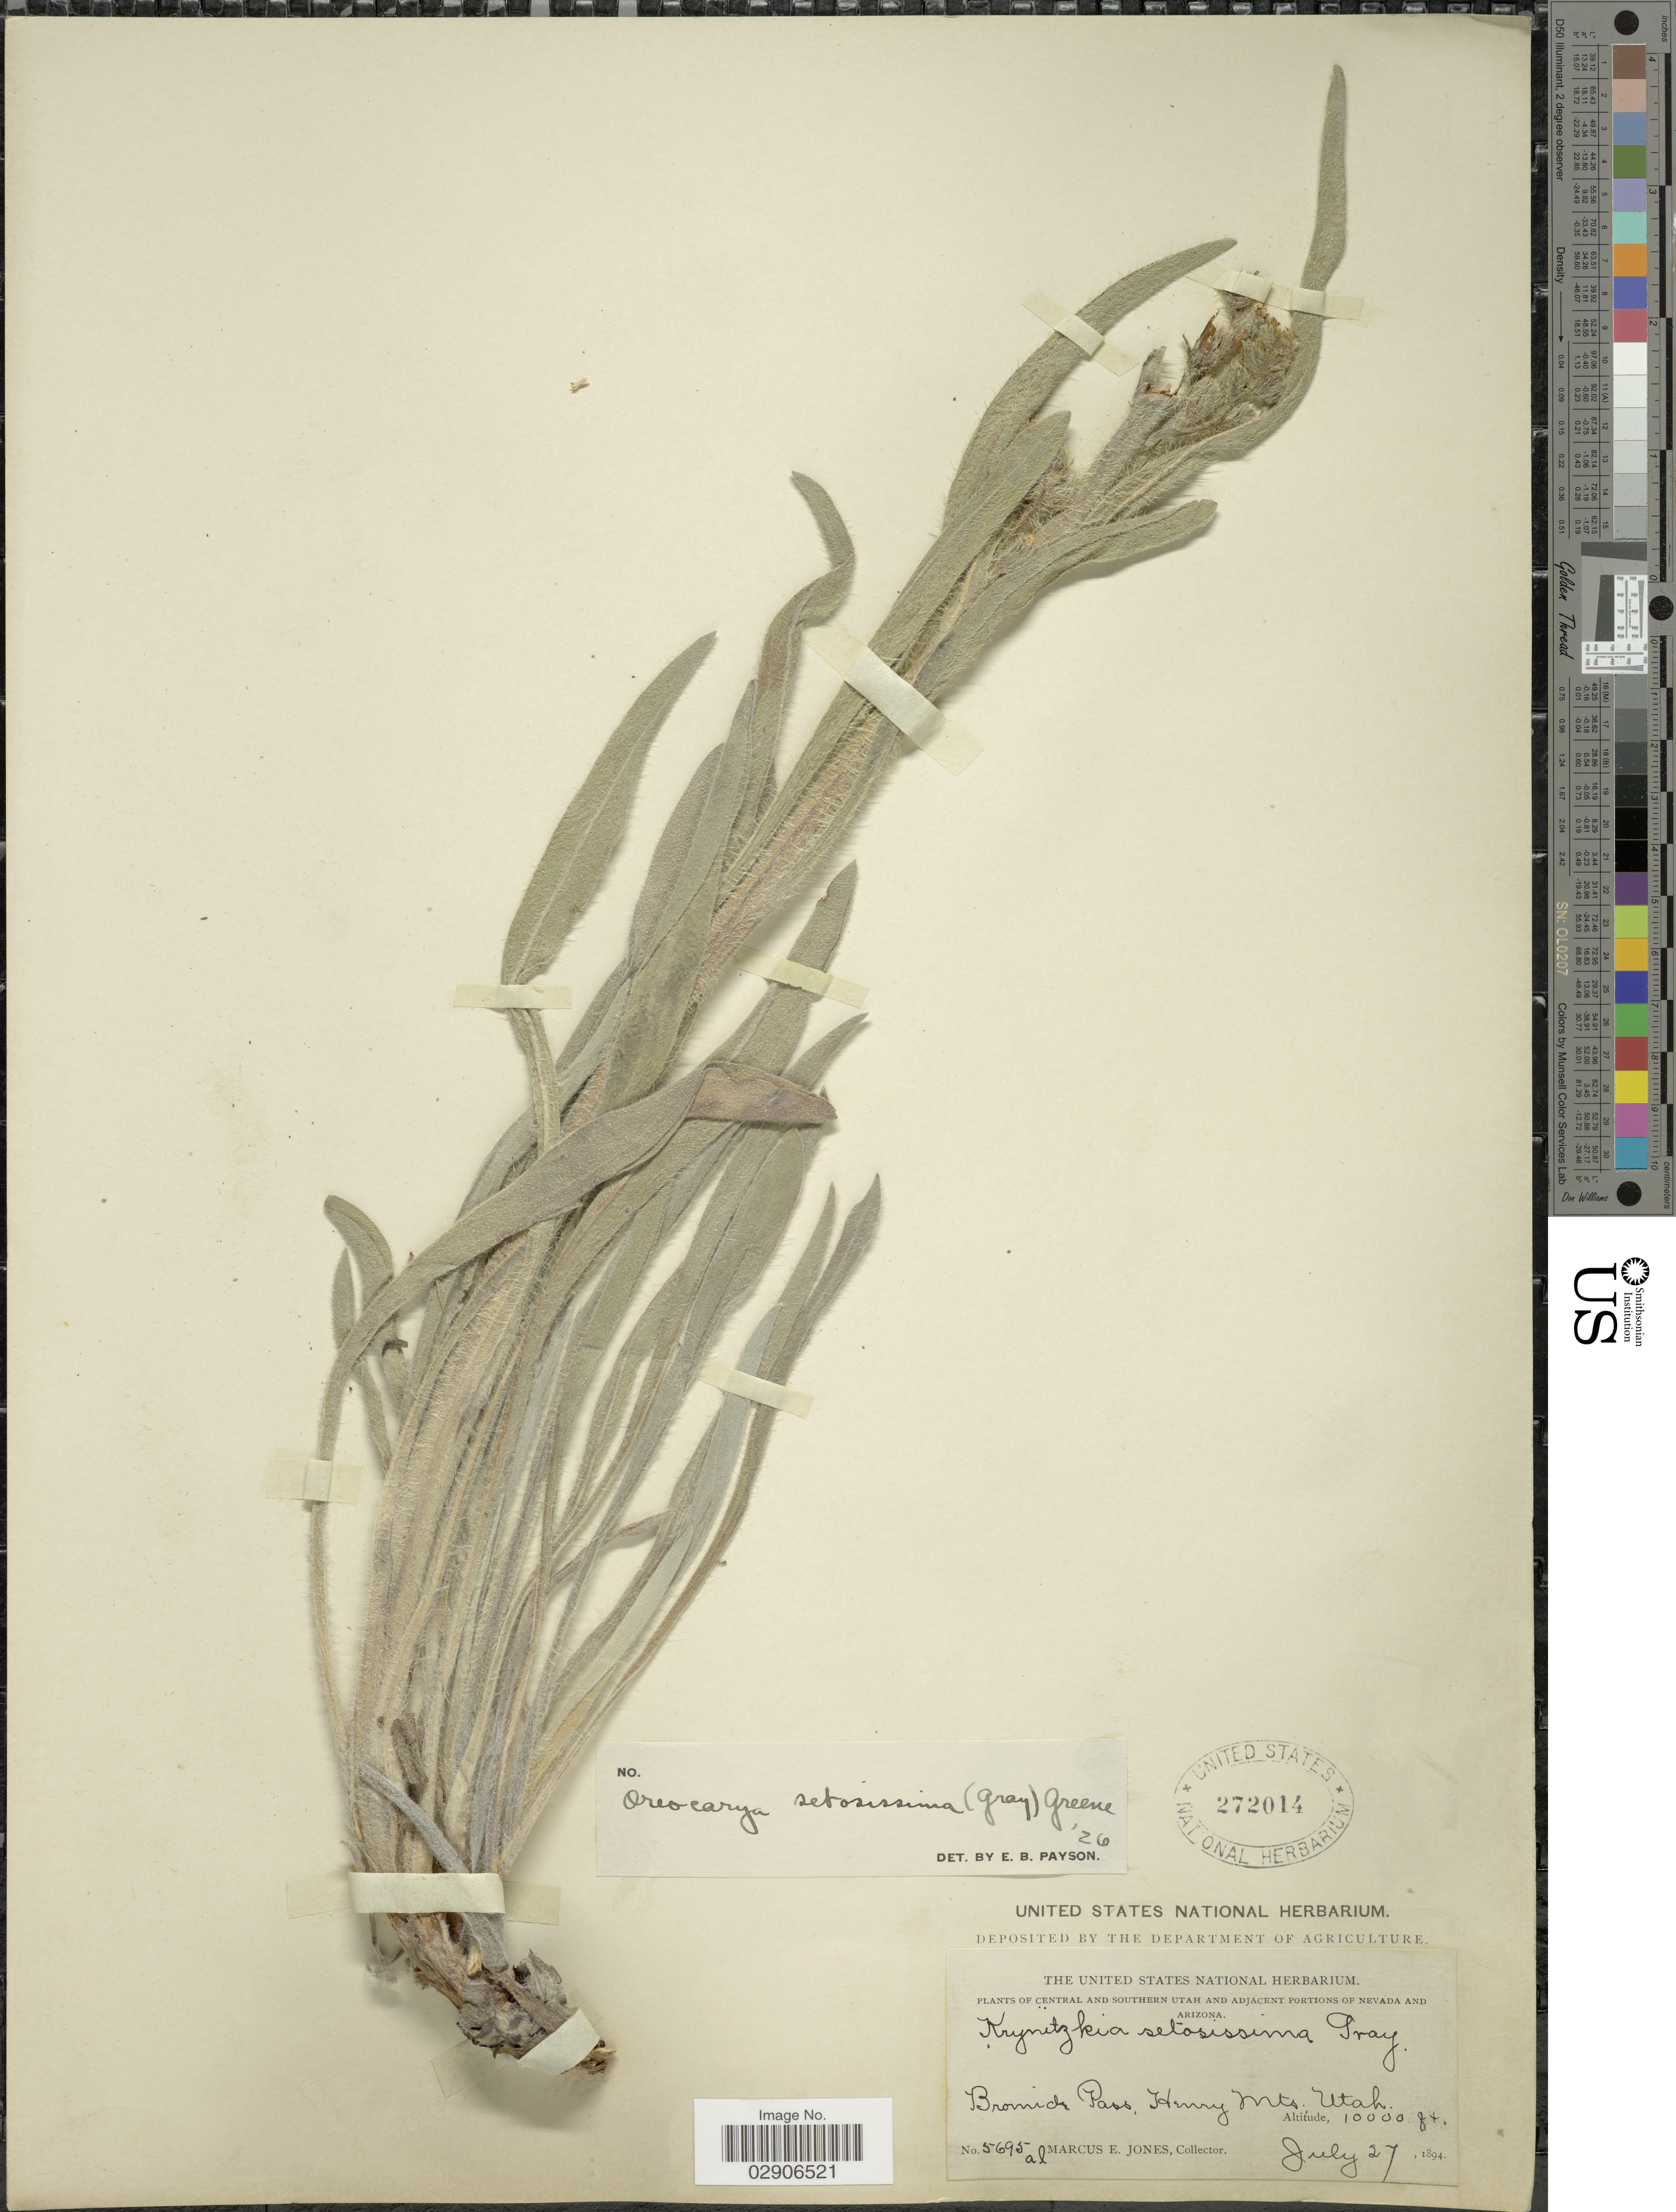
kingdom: Plantae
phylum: Tracheophyta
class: Magnoliopsida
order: Boraginales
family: Boraginaceae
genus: Oreocarya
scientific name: Oreocarya setosissima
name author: (A. Gray) Greene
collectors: M. E. Jones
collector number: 5695al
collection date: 1894-07-27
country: United States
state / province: Utah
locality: Central and Southern Utah. Bromick Pass, Henry Mts.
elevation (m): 3048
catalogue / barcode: US 272014